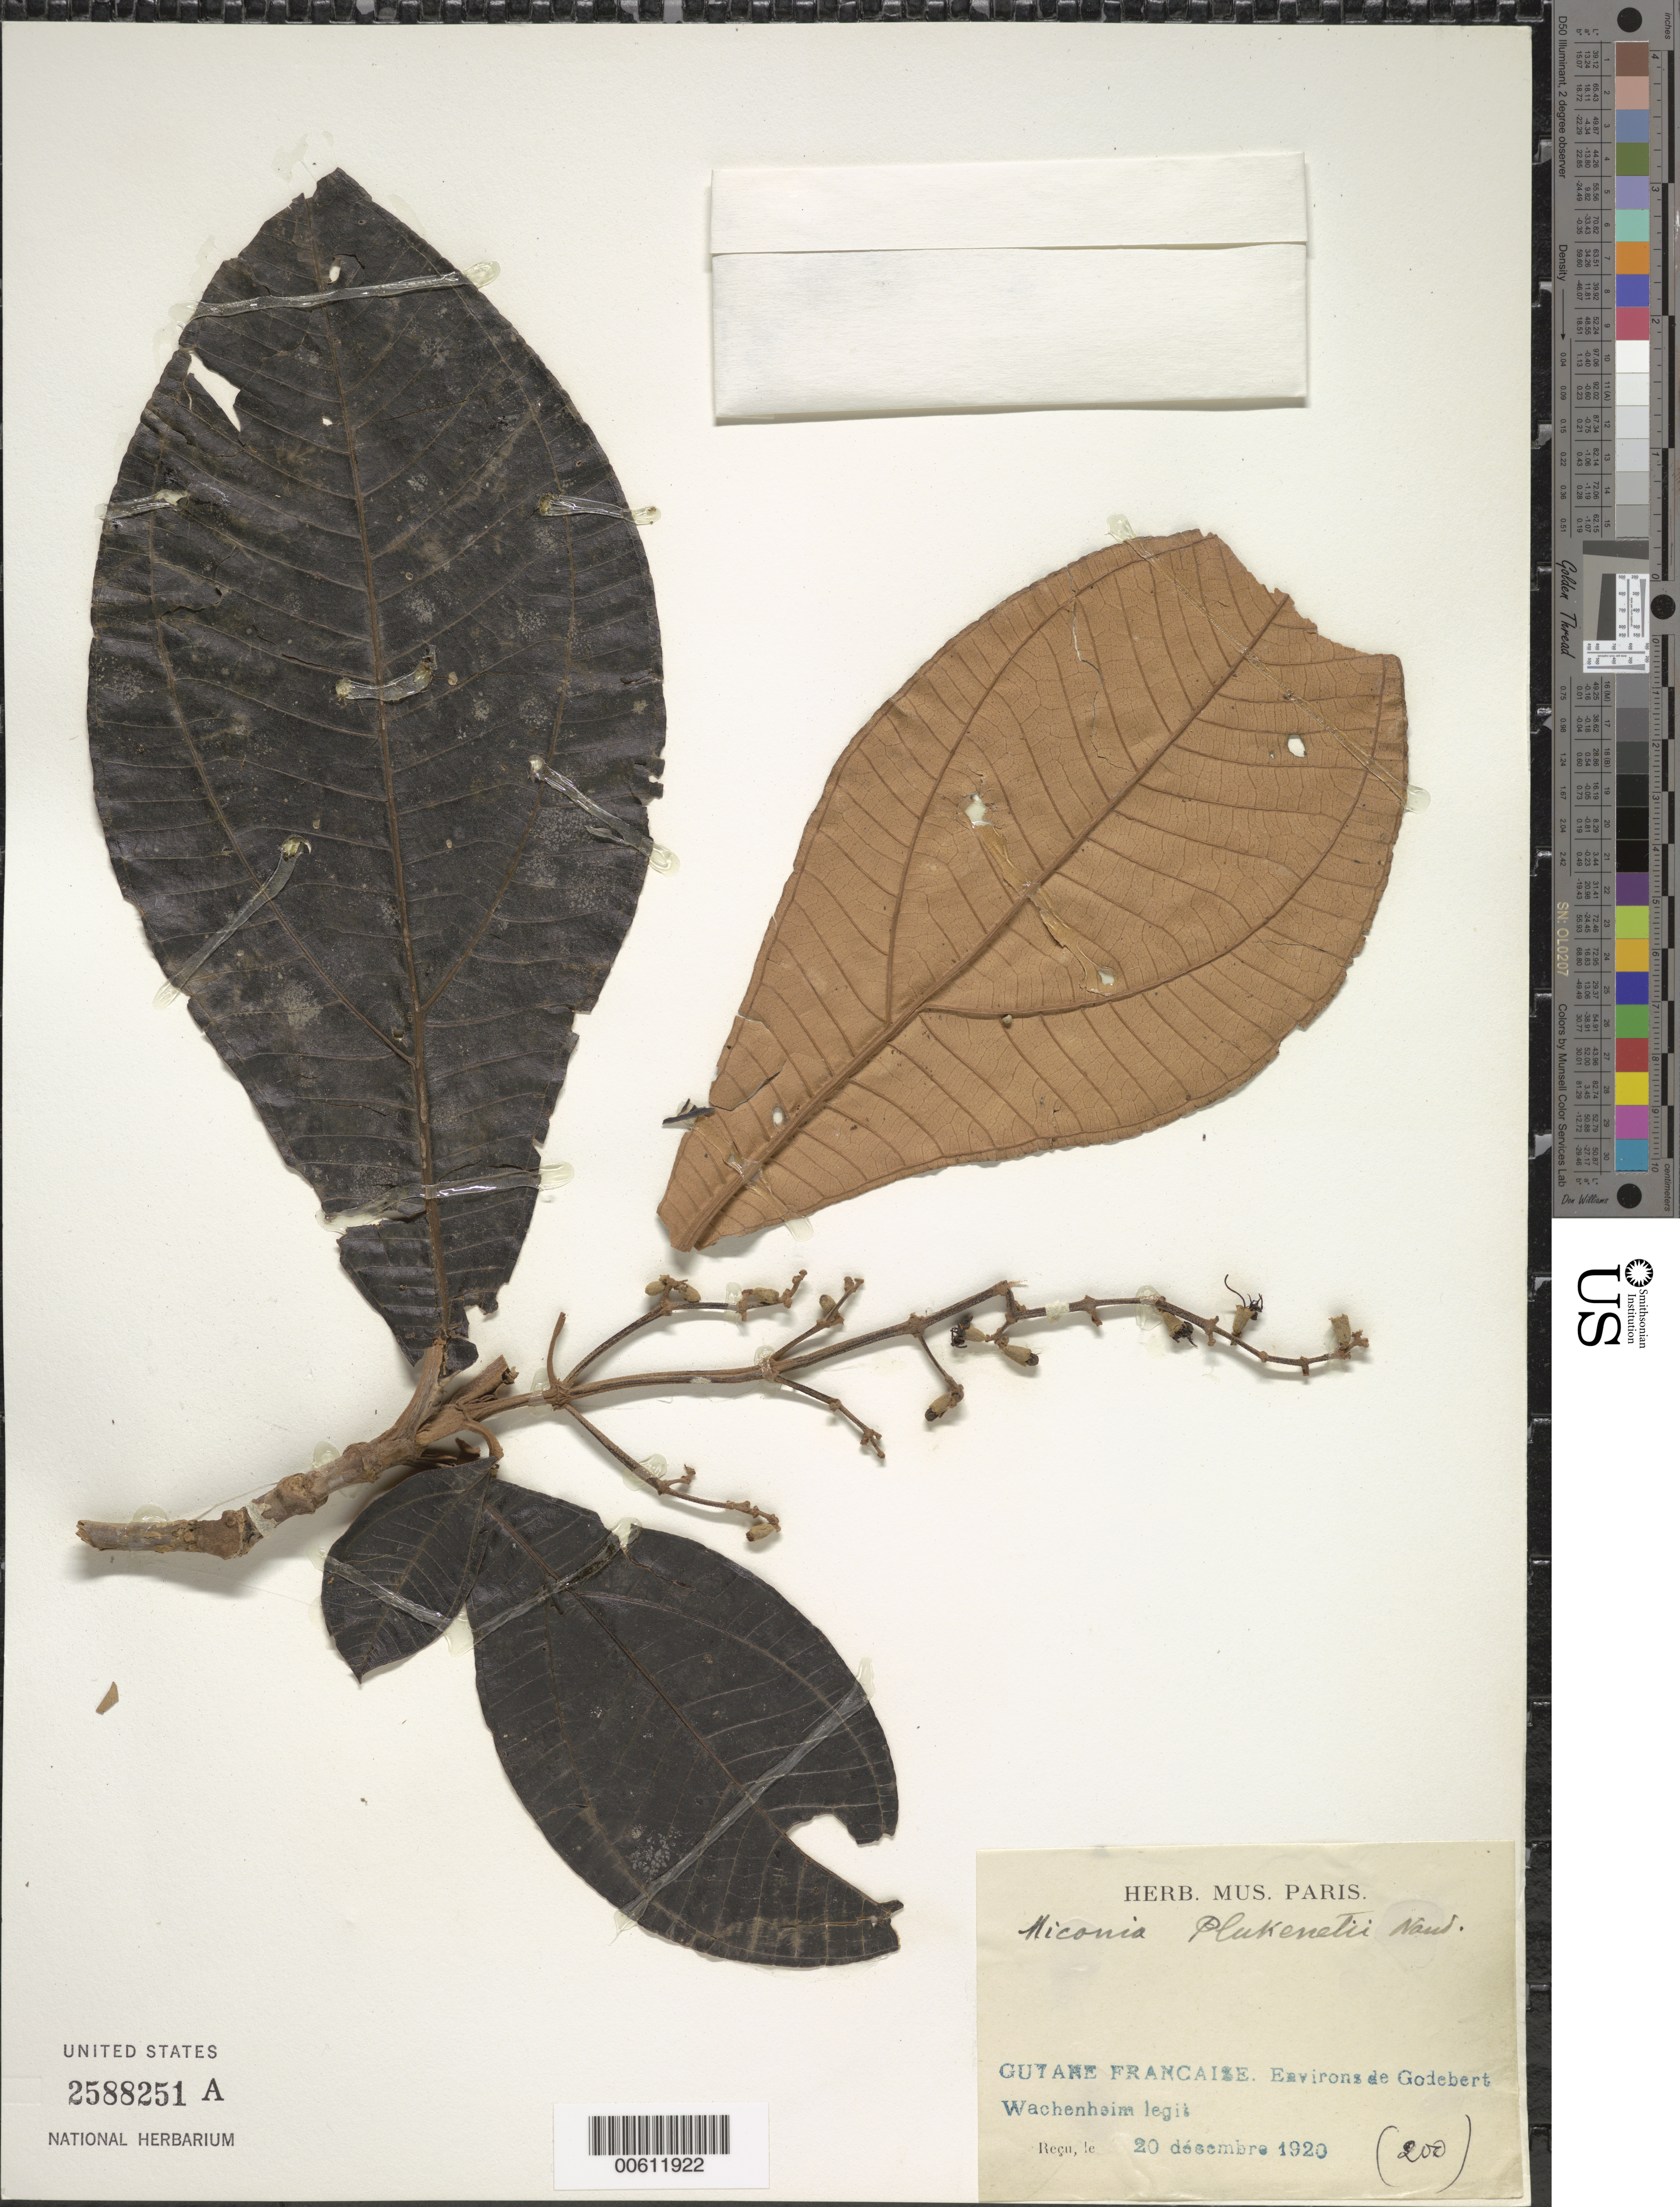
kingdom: Plantae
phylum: Tracheophyta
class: Magnoliopsida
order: Myrtales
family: Melastomataceae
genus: Miconia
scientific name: Miconia plukenetii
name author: Naudin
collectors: G. Wachenheim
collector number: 200 ?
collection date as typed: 20-Dec-20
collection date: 1920-12-20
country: French Guiana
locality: Godebert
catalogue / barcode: US 2588251A